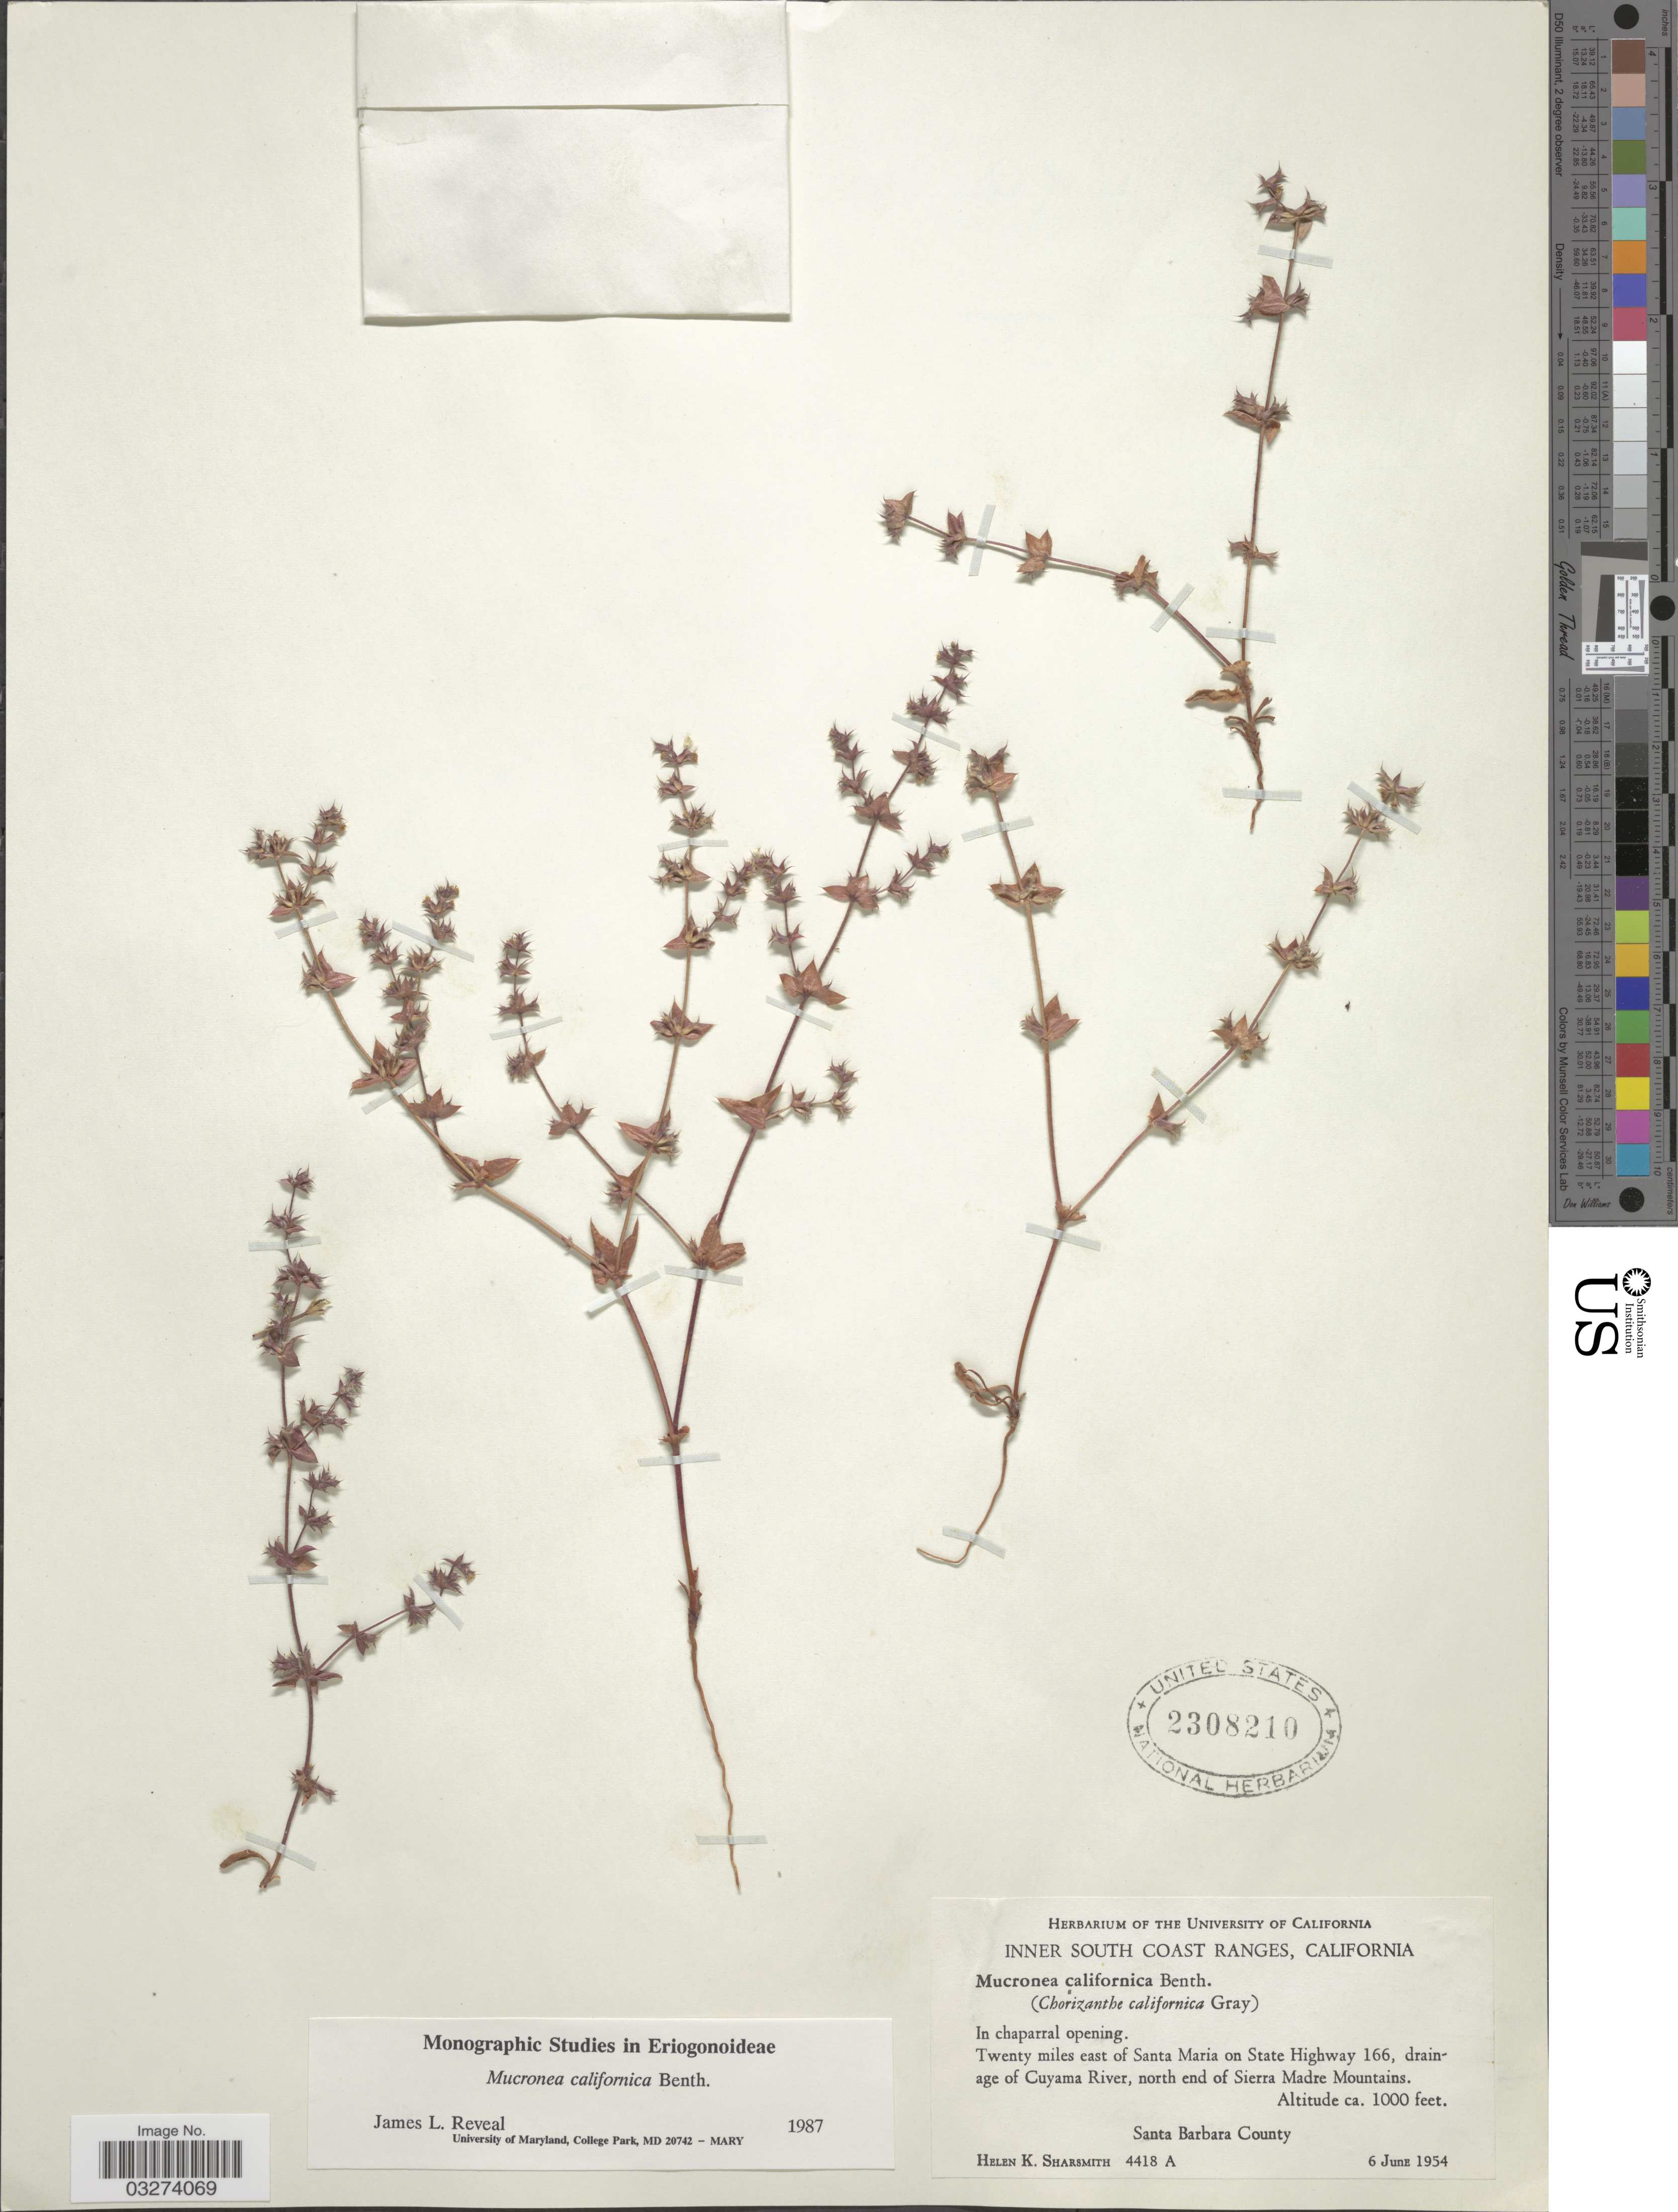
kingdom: Plantae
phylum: Tracheophyta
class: Magnoliopsida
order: Caryophyllales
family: Polygonaceae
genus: Mucronea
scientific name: Mucronea californica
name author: Benth.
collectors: H. Sharsmith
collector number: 4418 A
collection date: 1954-06-06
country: United States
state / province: California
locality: Inner South Coast Ranges. In chaparral opening. Twenty miles east of Santa Maria on State Highway 166, drainage of Cuyama River, north end of Sierra Madre Mountains.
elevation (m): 305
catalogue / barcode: US 2308210